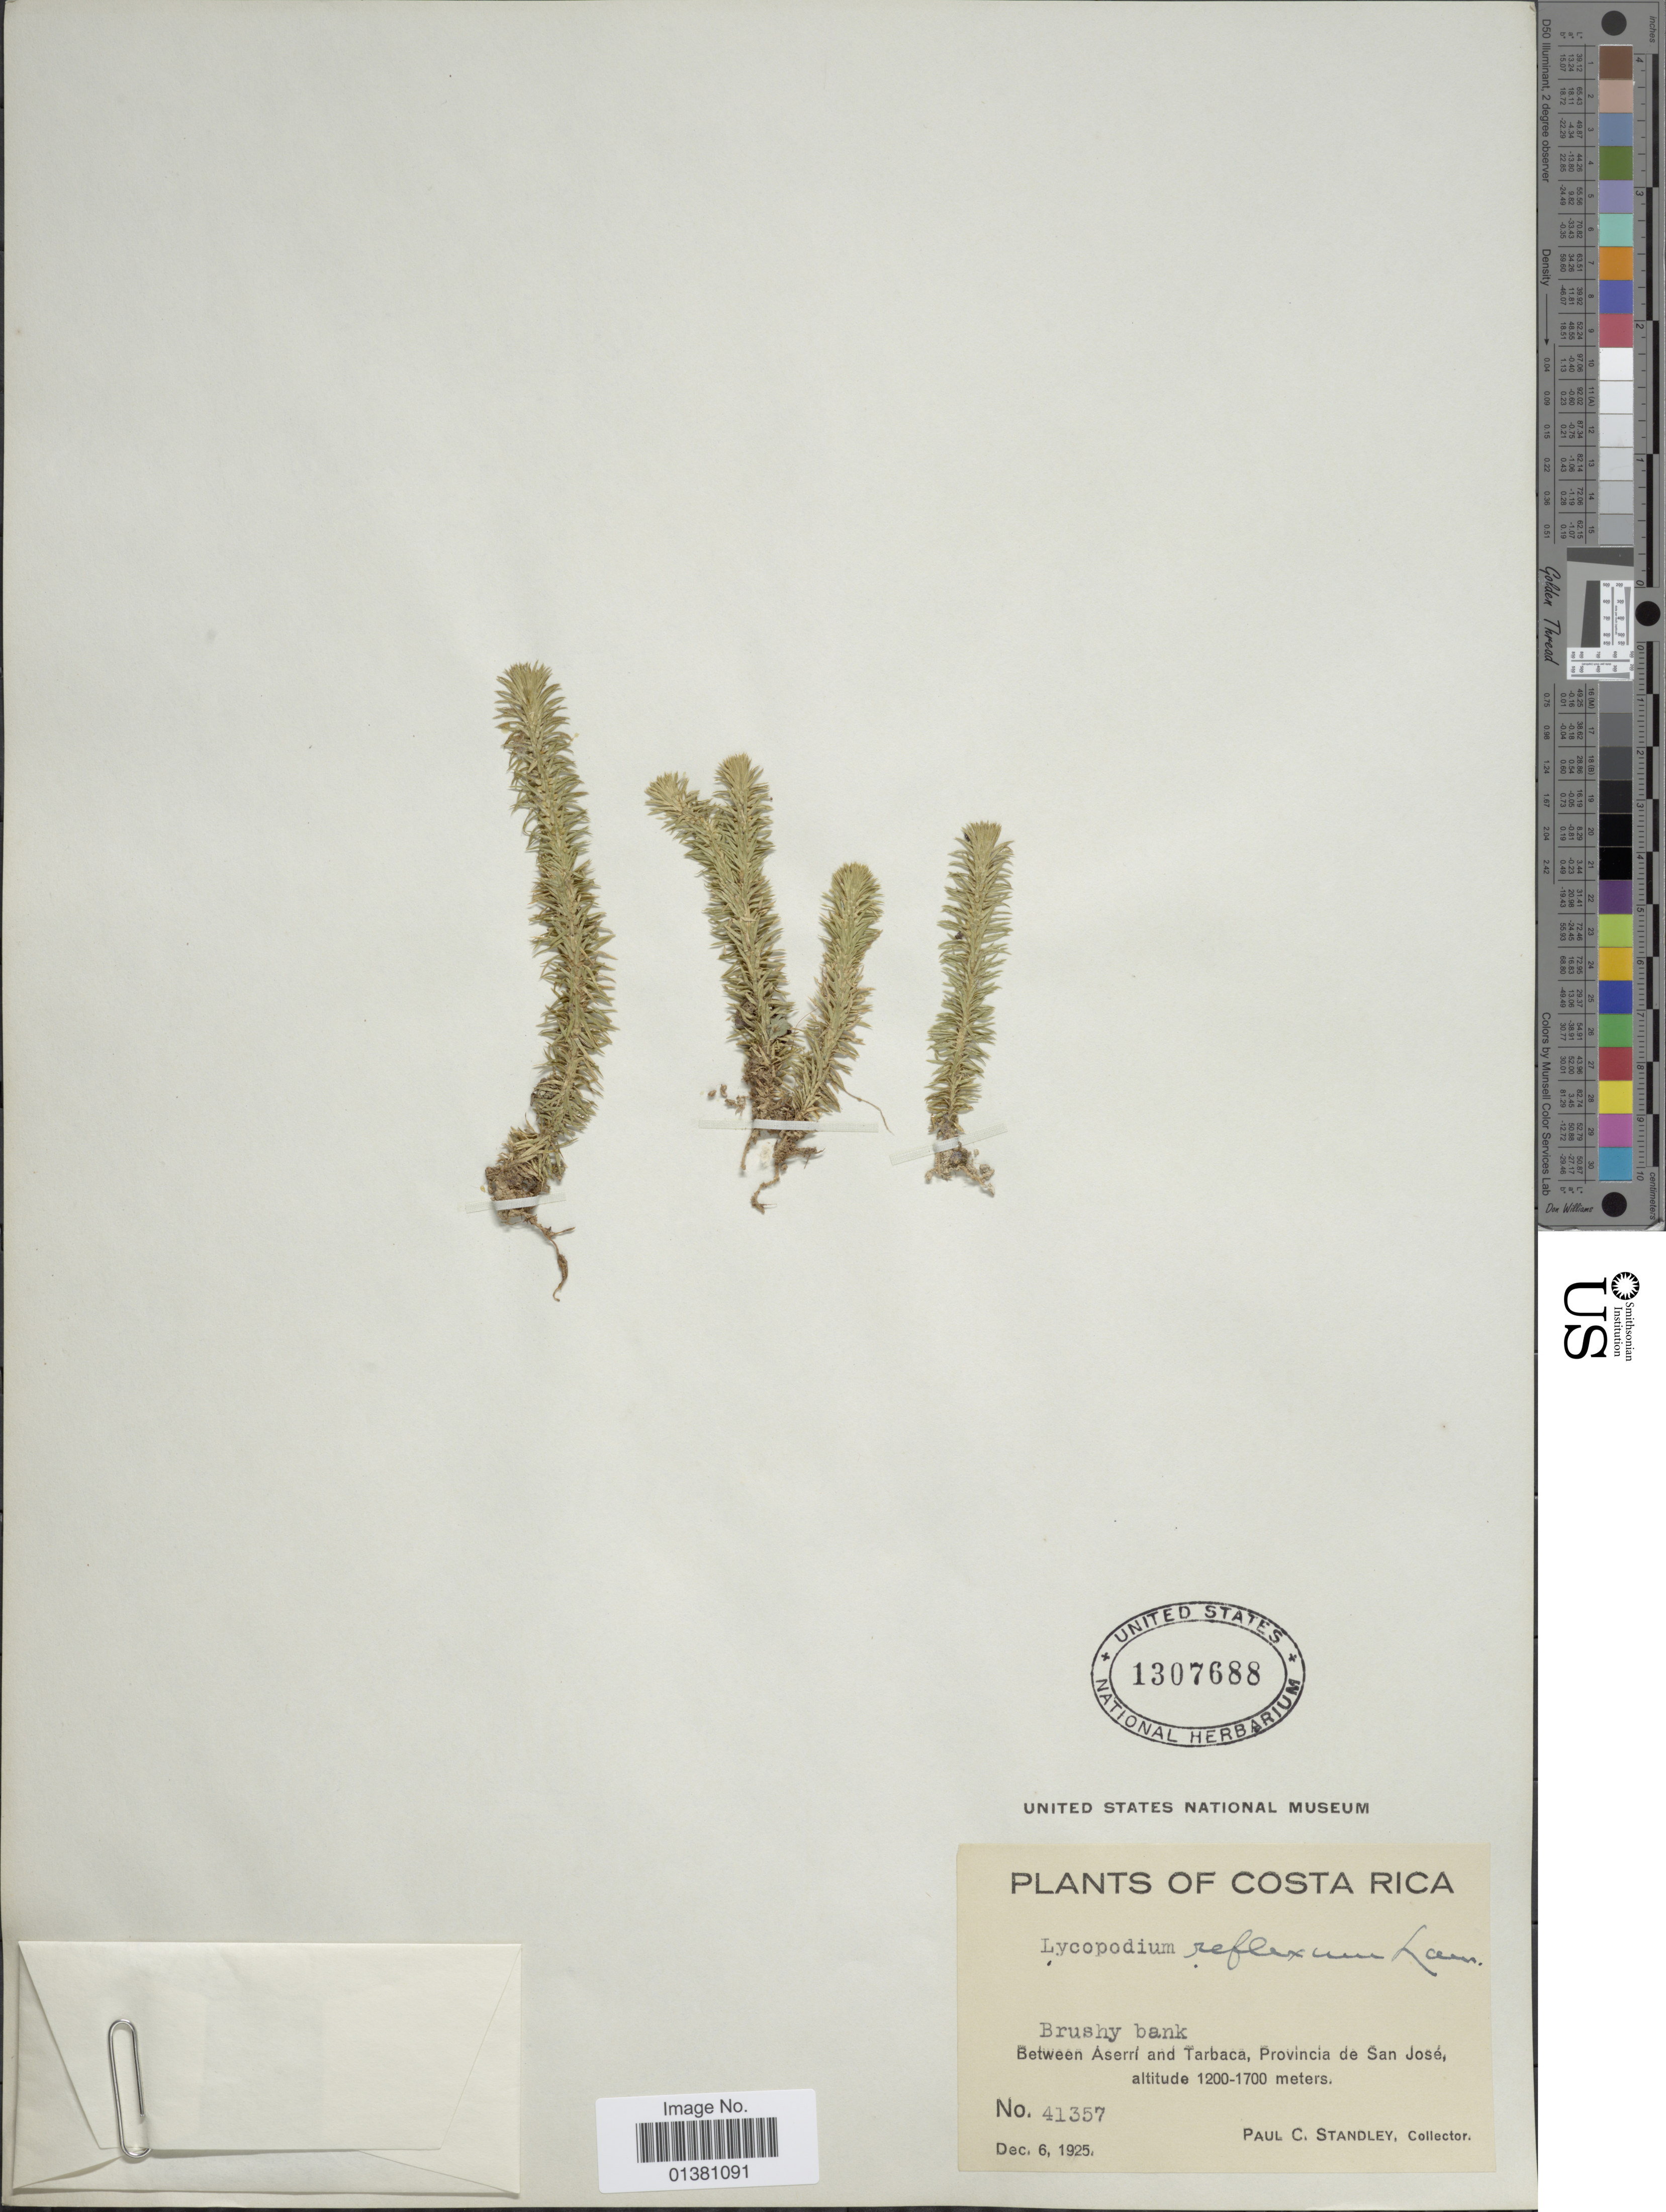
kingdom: Plantae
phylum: Tracheophyta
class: Lycopodiopsida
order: Lycopodiales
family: Lycopodiaceae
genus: Phlegmariurus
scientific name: Phlegmariurus reflexus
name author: (Lam.) B. Øllg.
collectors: P. C. Standley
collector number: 41357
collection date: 1925-12-06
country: Costa Rica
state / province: San José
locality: Between Aserrí and Tarbaca, provincia de San José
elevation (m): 1200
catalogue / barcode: US 1307688